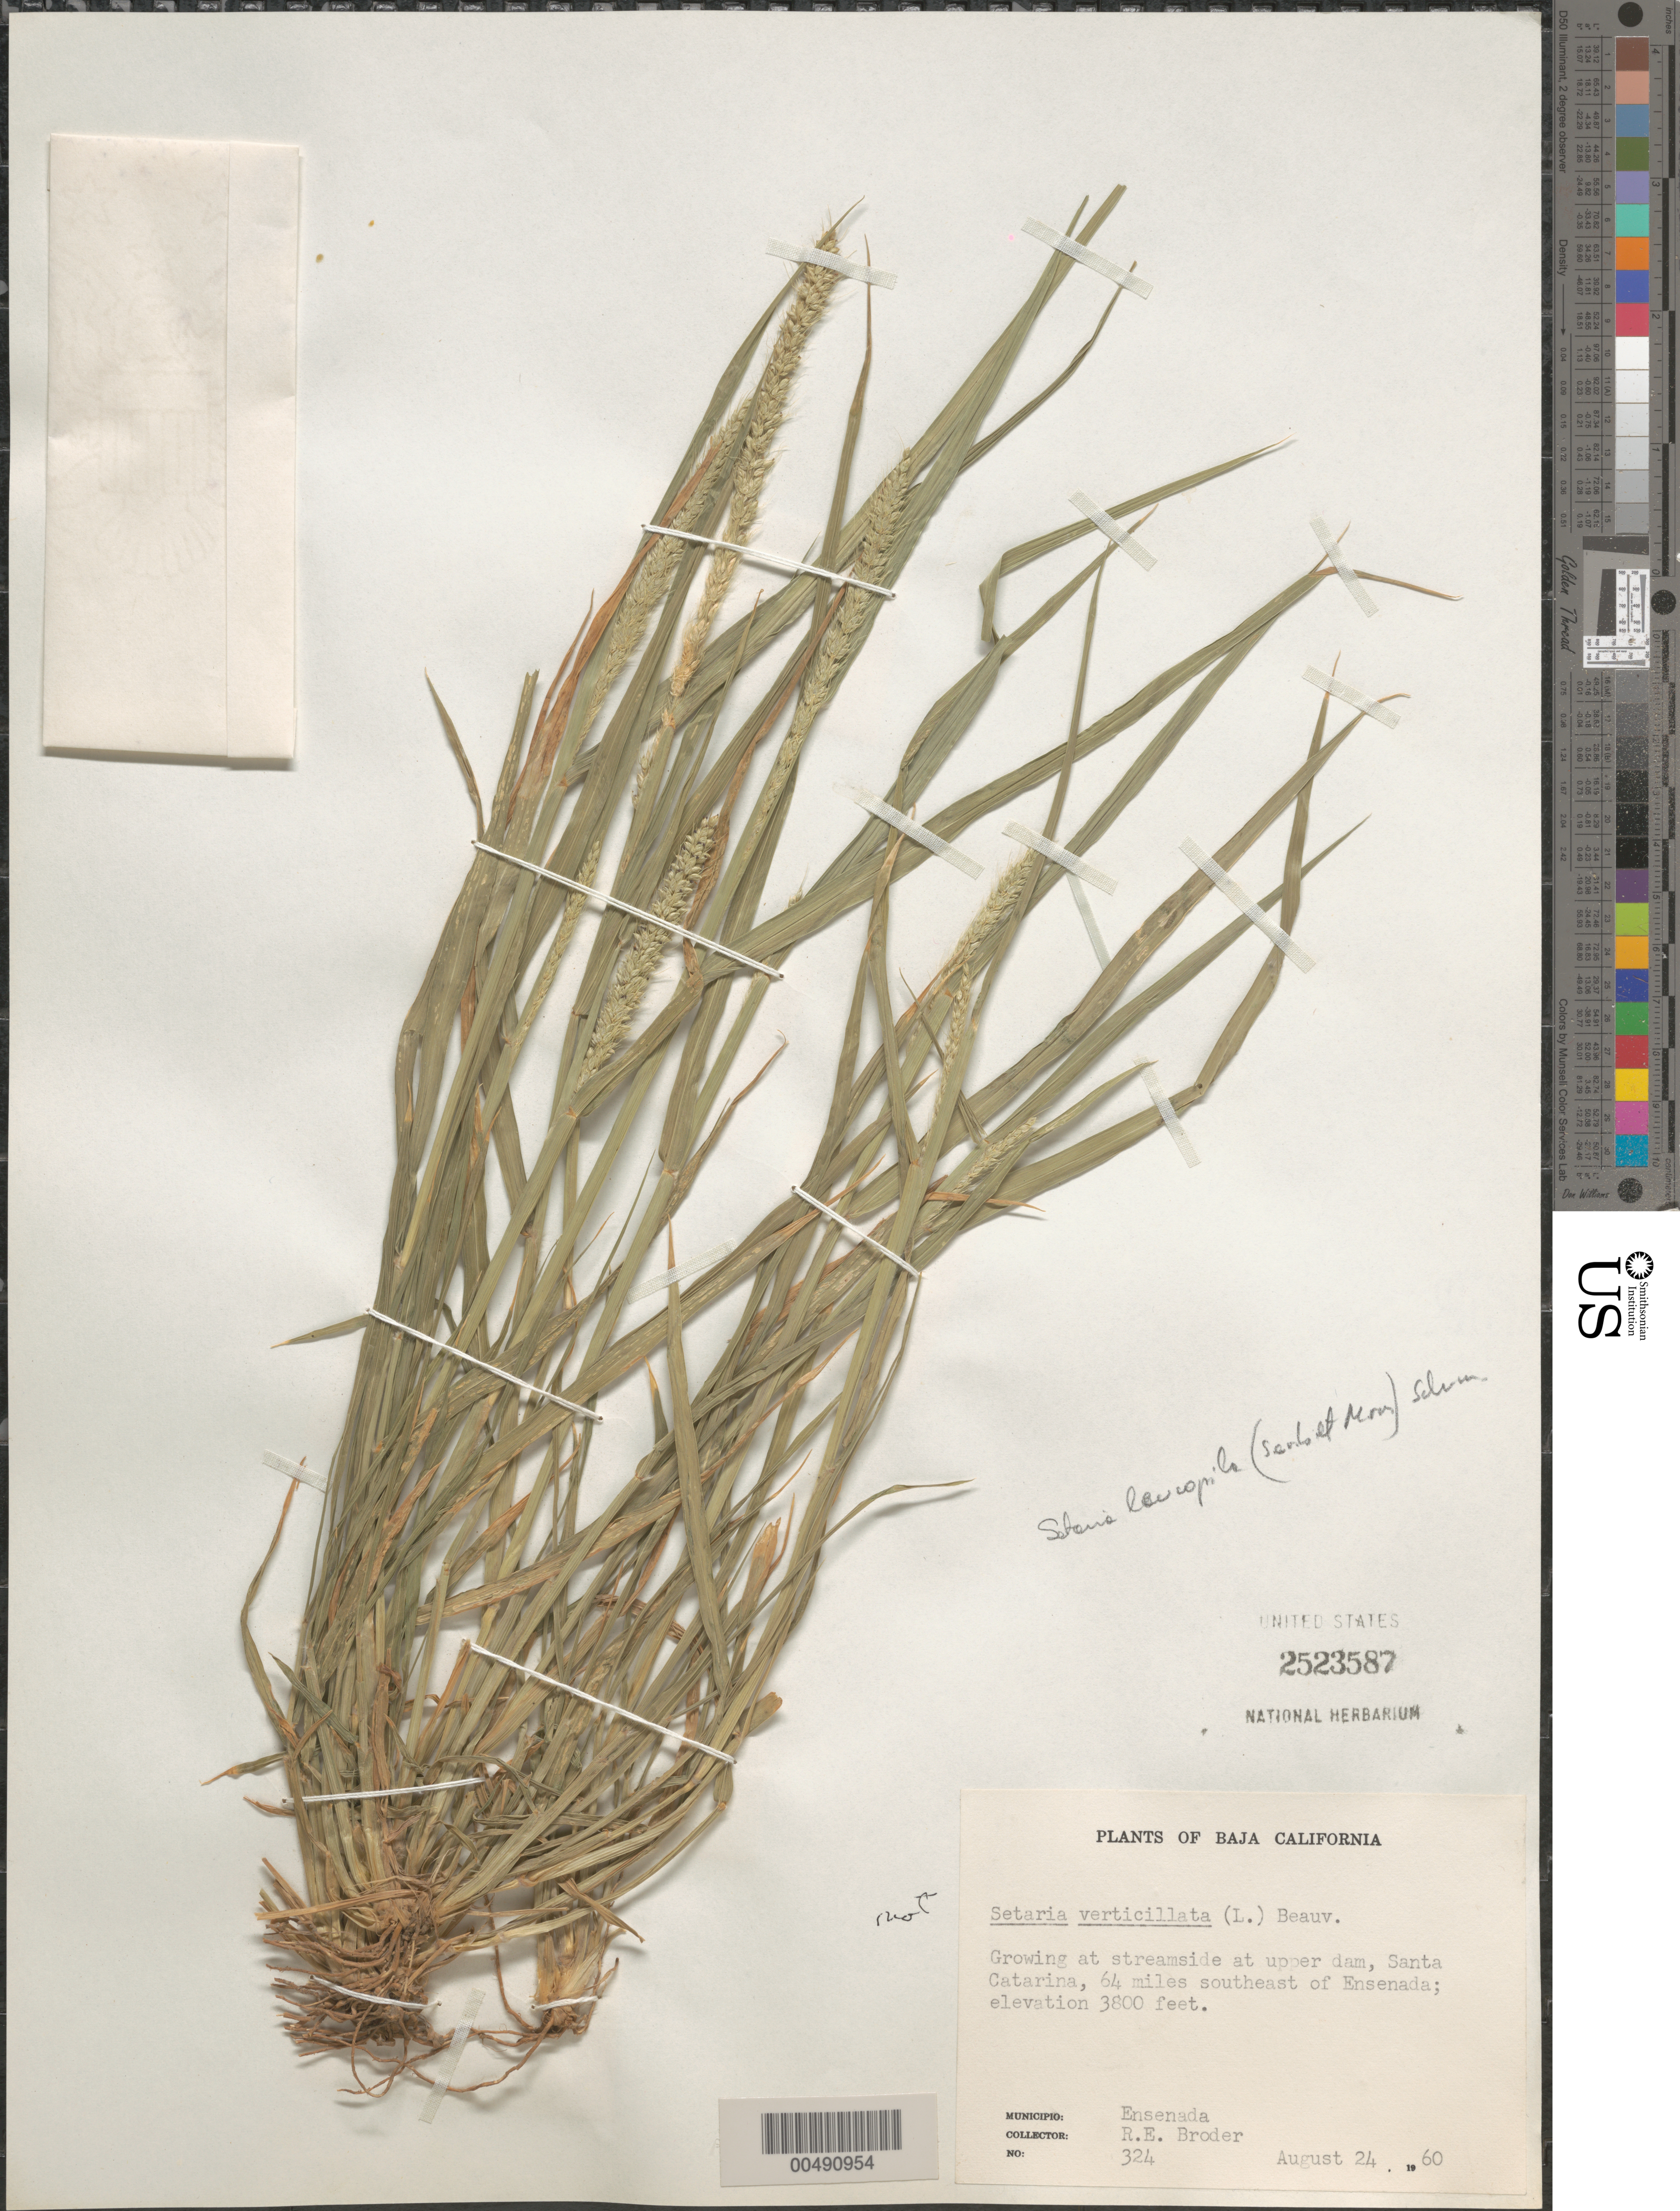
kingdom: Plantae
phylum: Tracheophyta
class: Liliopsida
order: Poales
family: Poaceae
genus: Setaria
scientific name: Setaria leucopila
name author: (Scribn. & Merr.) K. Schum.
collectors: R. Broder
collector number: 324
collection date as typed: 24 Aug 1960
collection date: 1960-08-24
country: Mexico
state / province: Baja California Norte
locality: At upper dam, Santa Catarina, 64 mi SE of Ensenada, Ensenada Mun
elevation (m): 1158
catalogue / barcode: US 2523587